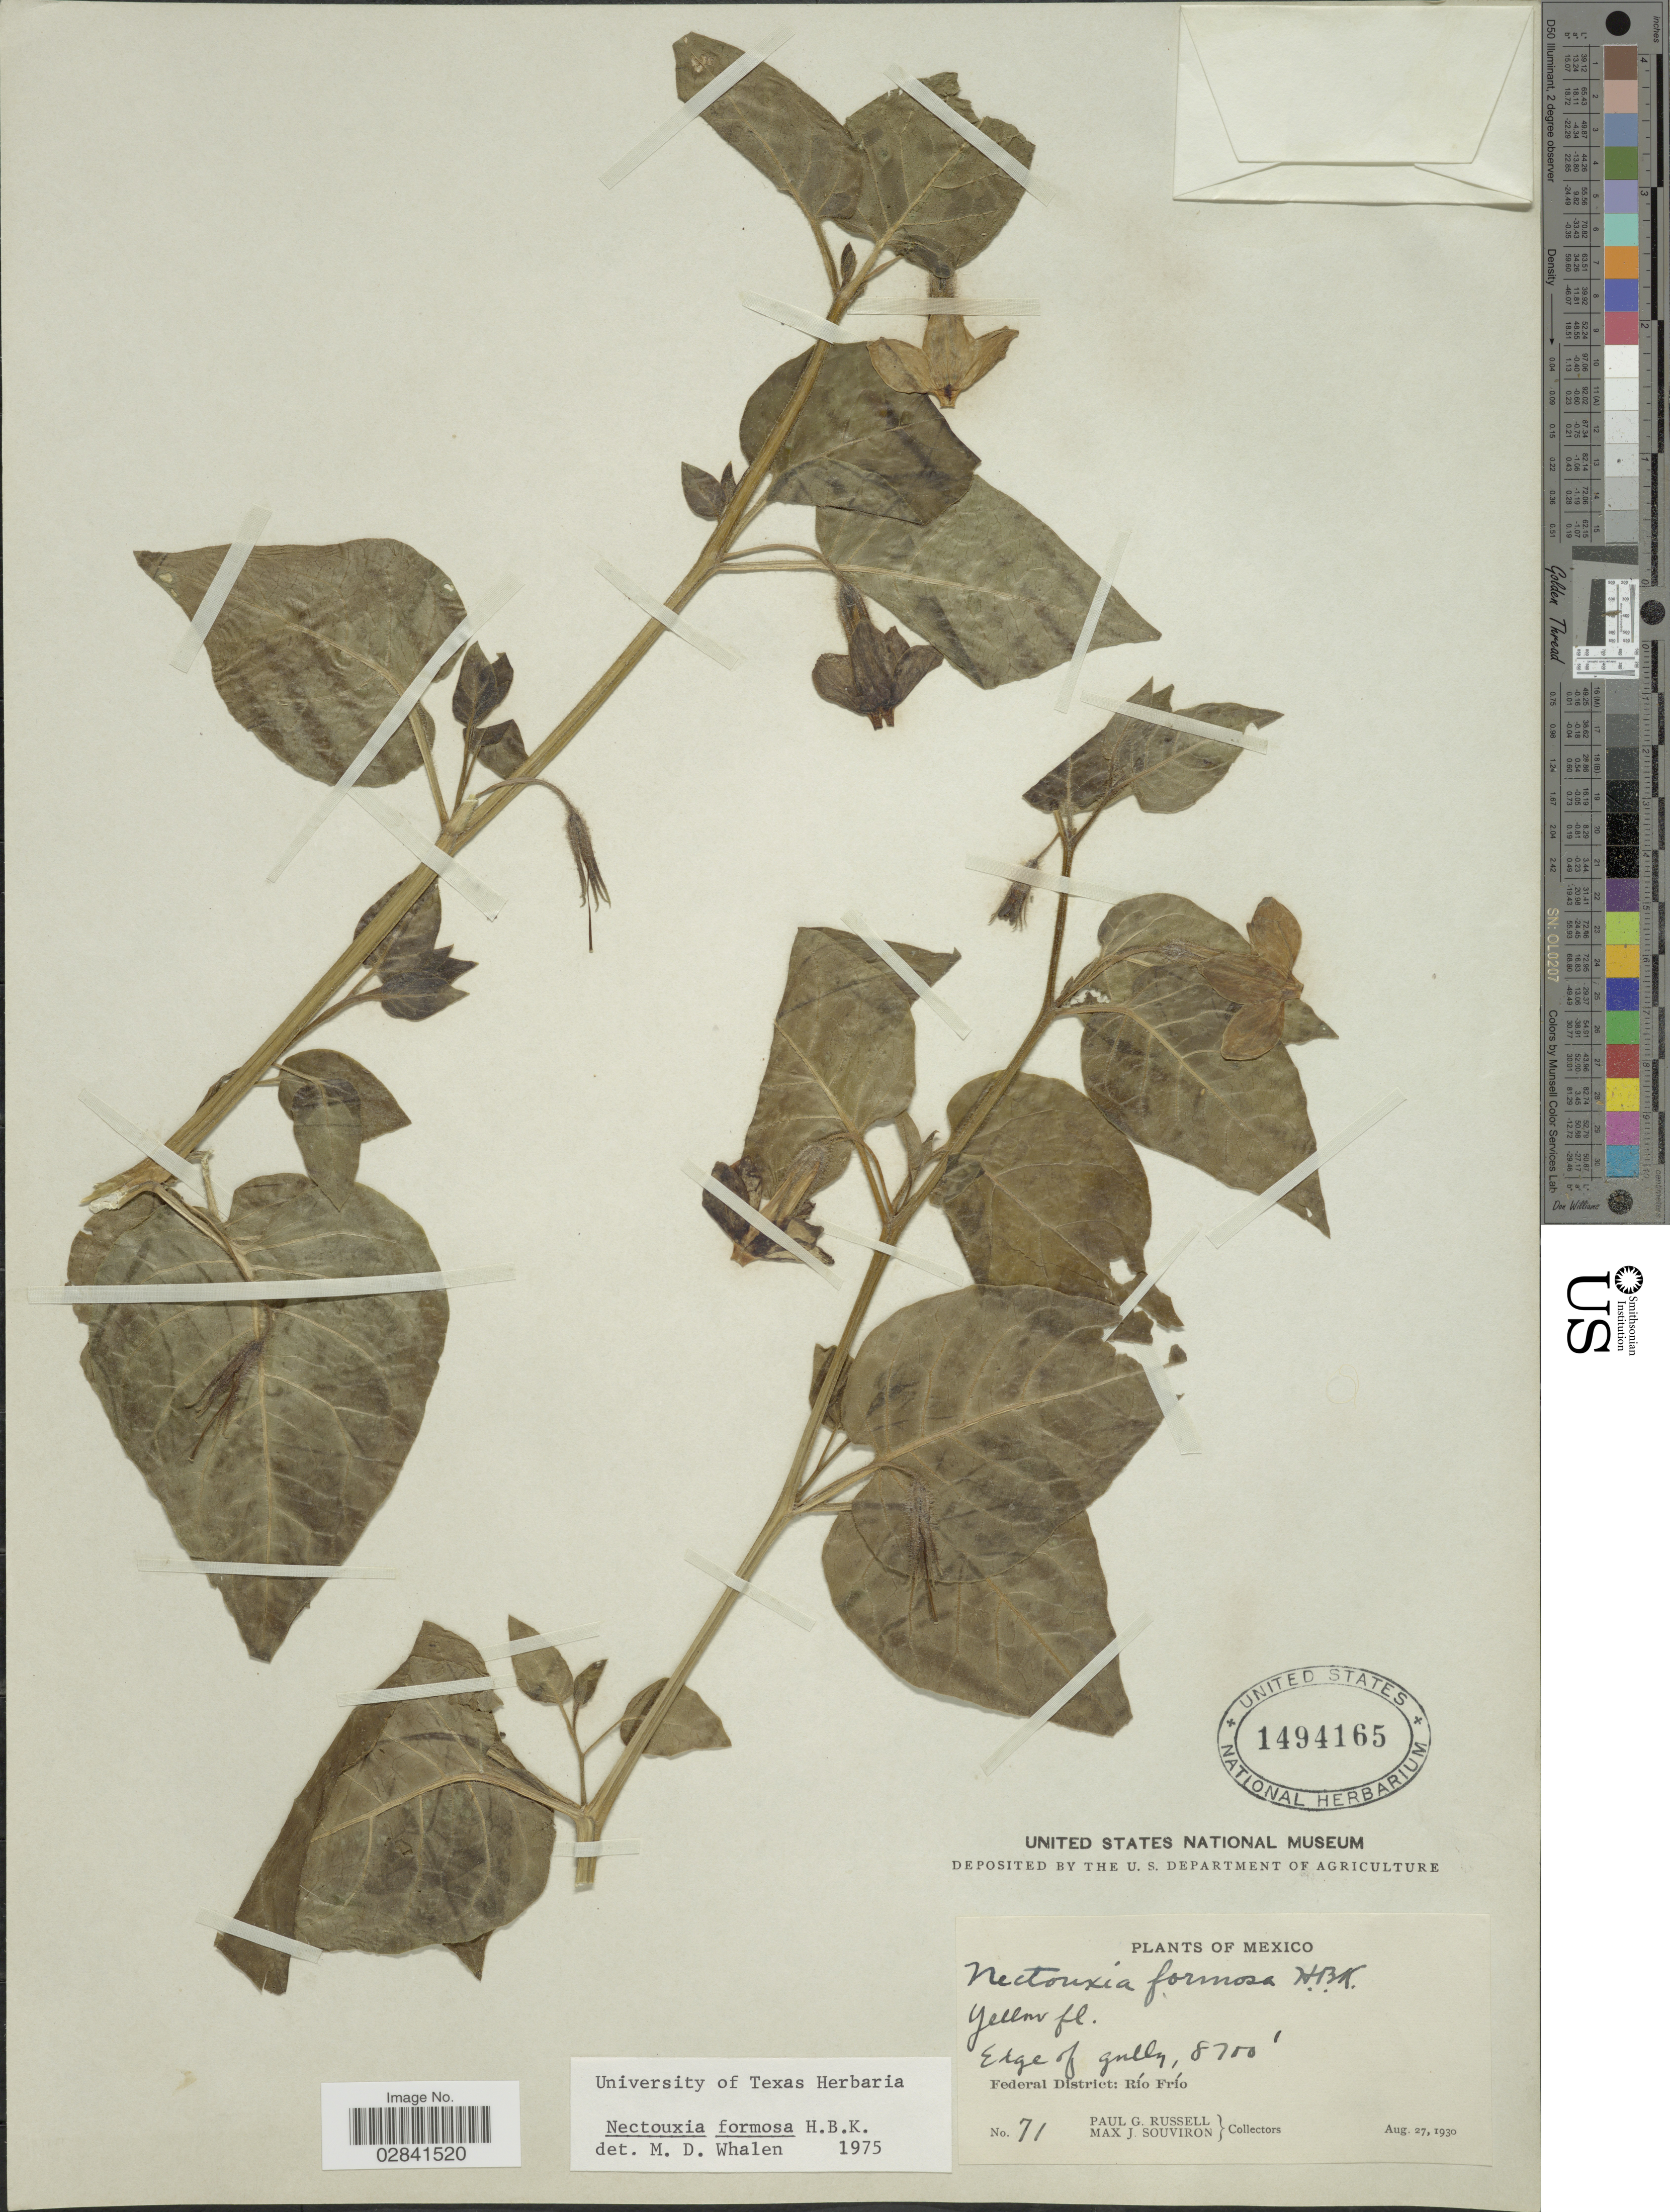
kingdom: Plantae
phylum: Tracheophyta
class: Magnoliopsida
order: Solanales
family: Solanaceae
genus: Nectouxia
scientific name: Nectouxia formosa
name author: Kunth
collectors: P. G. Russell & M. J. Souviron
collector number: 71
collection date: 1930-08-27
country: Mexico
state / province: Distrito Federal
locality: Federal District: Río Frío.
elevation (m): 2652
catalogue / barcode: US 1494165